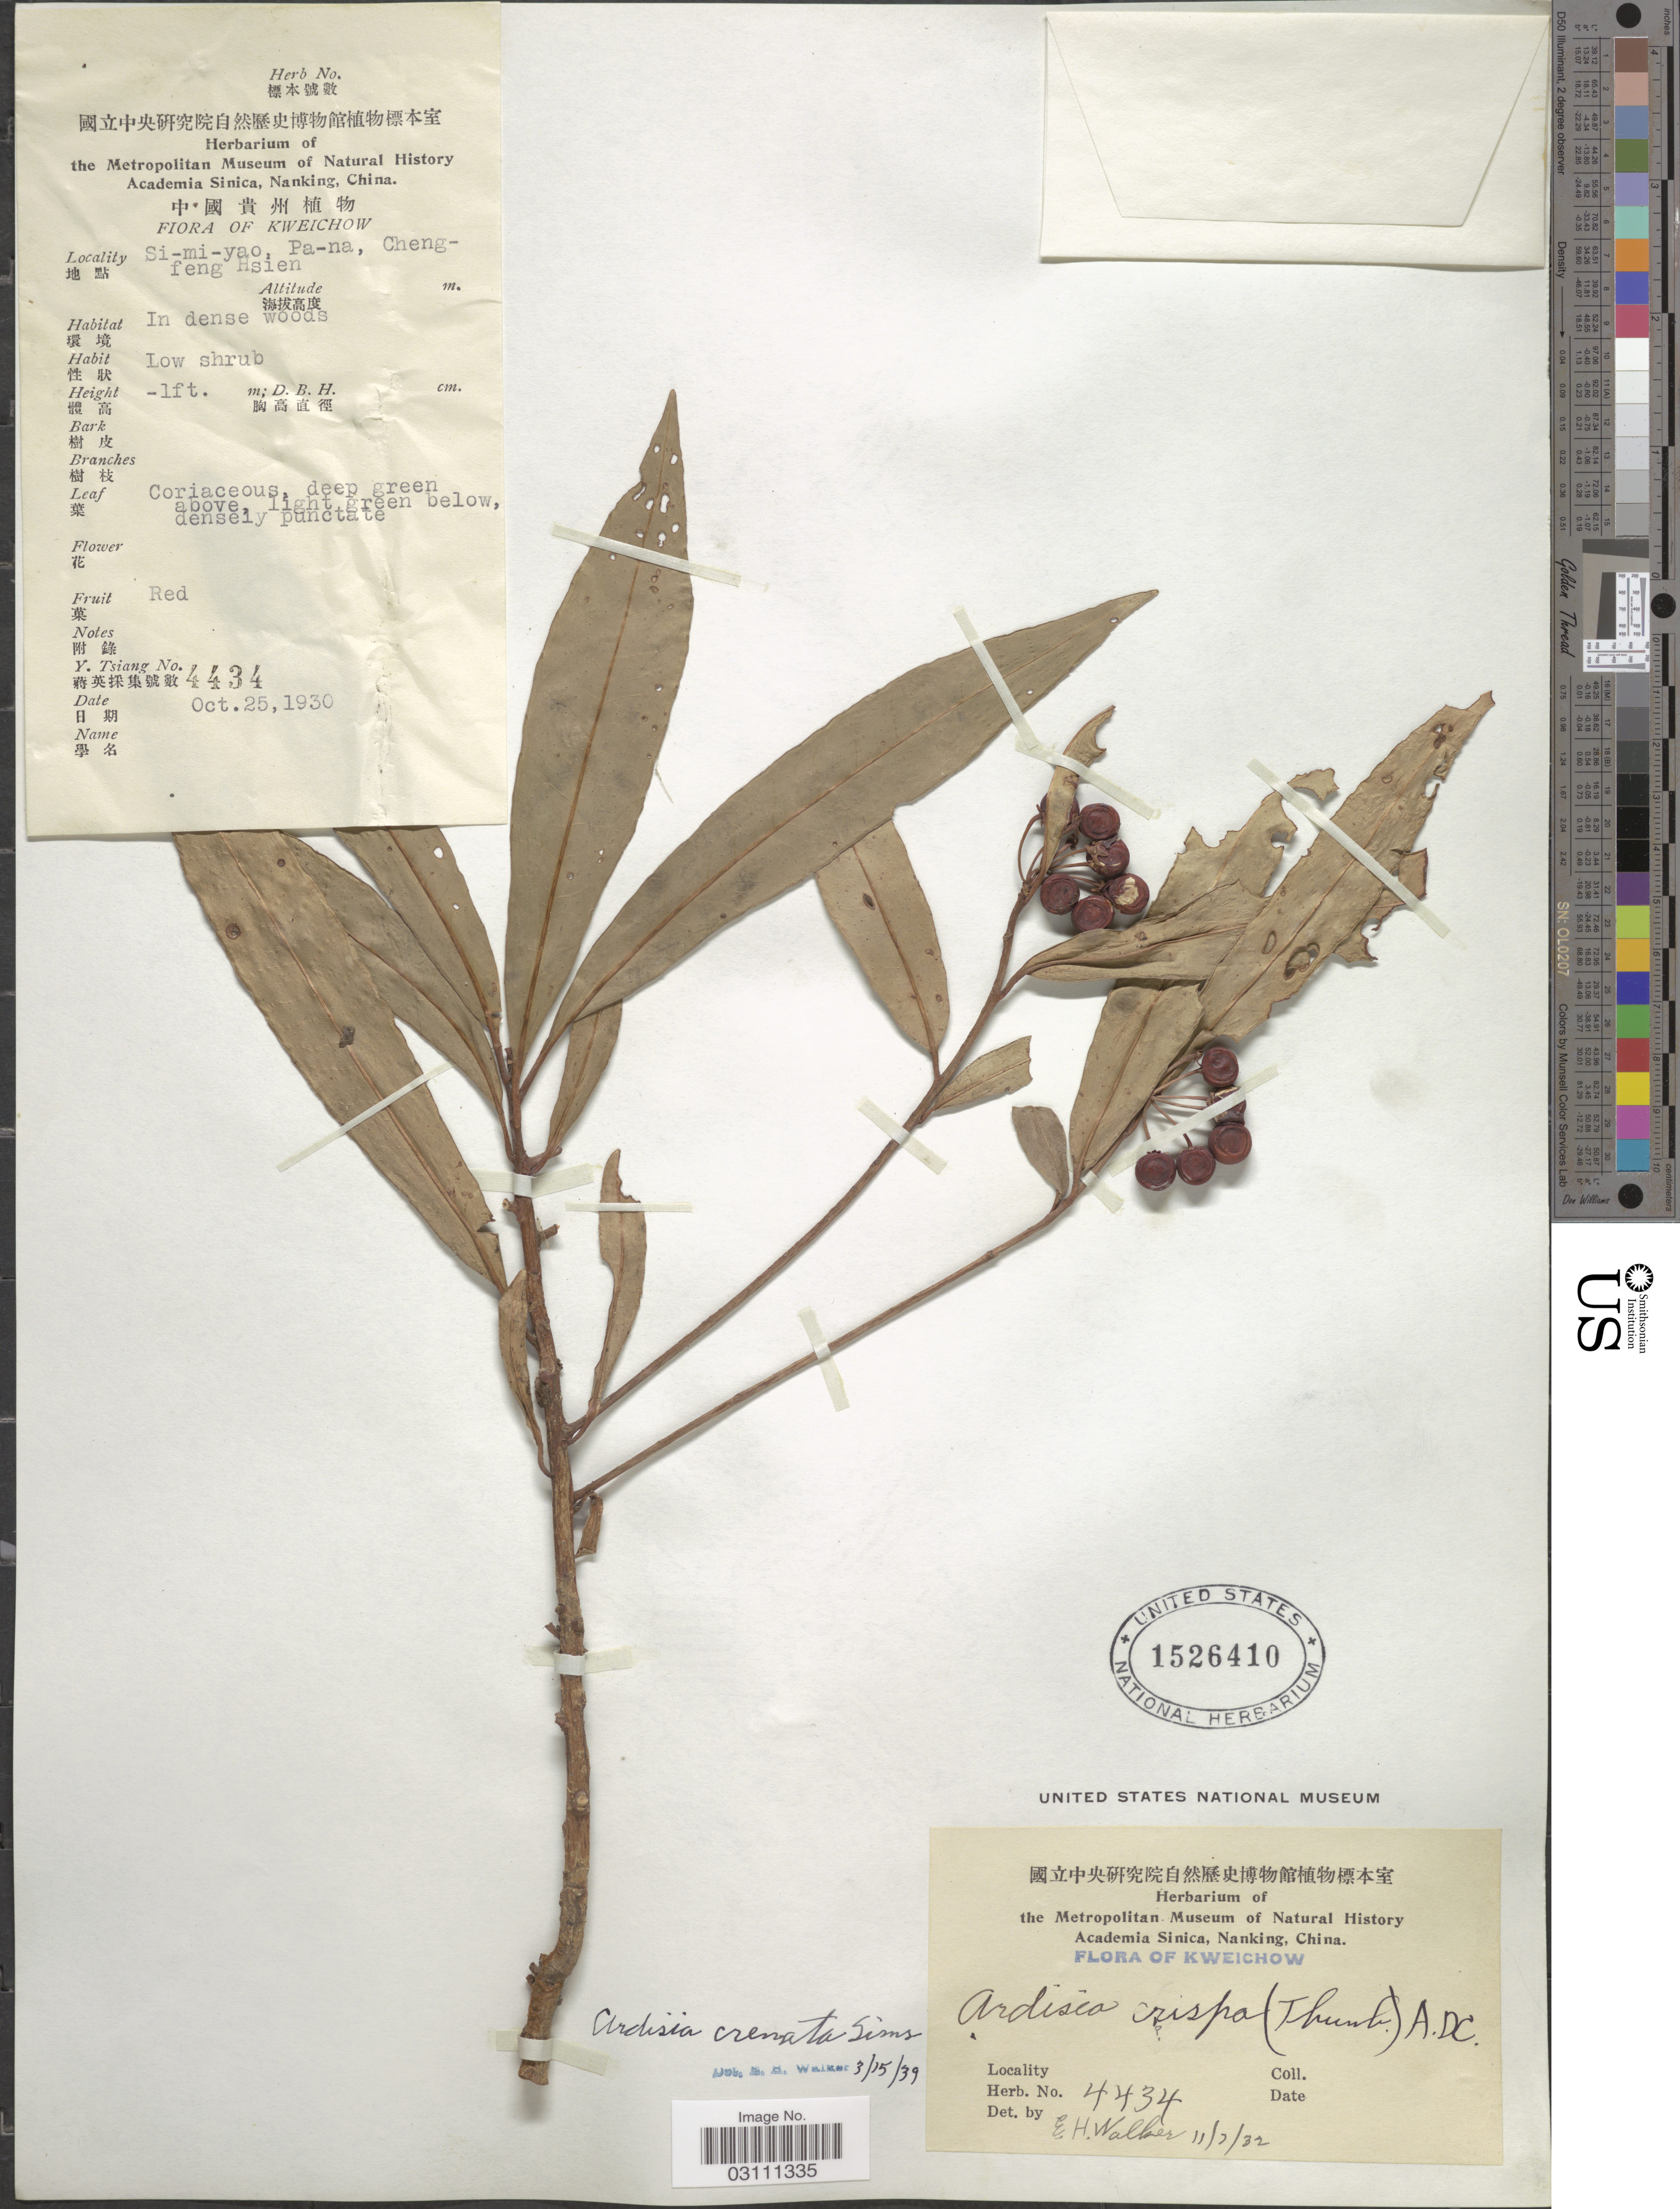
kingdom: Plantae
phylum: Tracheophyta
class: Magnoliopsida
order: Ericales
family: Primulaceae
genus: Ardisia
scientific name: Ardisia crenata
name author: Sims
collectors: Y. Tsiang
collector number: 4434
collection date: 1930-10-25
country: China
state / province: Guizhou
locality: Kweichow. Si-mi-yao, Pa-na, Chengfeng Hsien.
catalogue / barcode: US 1526410